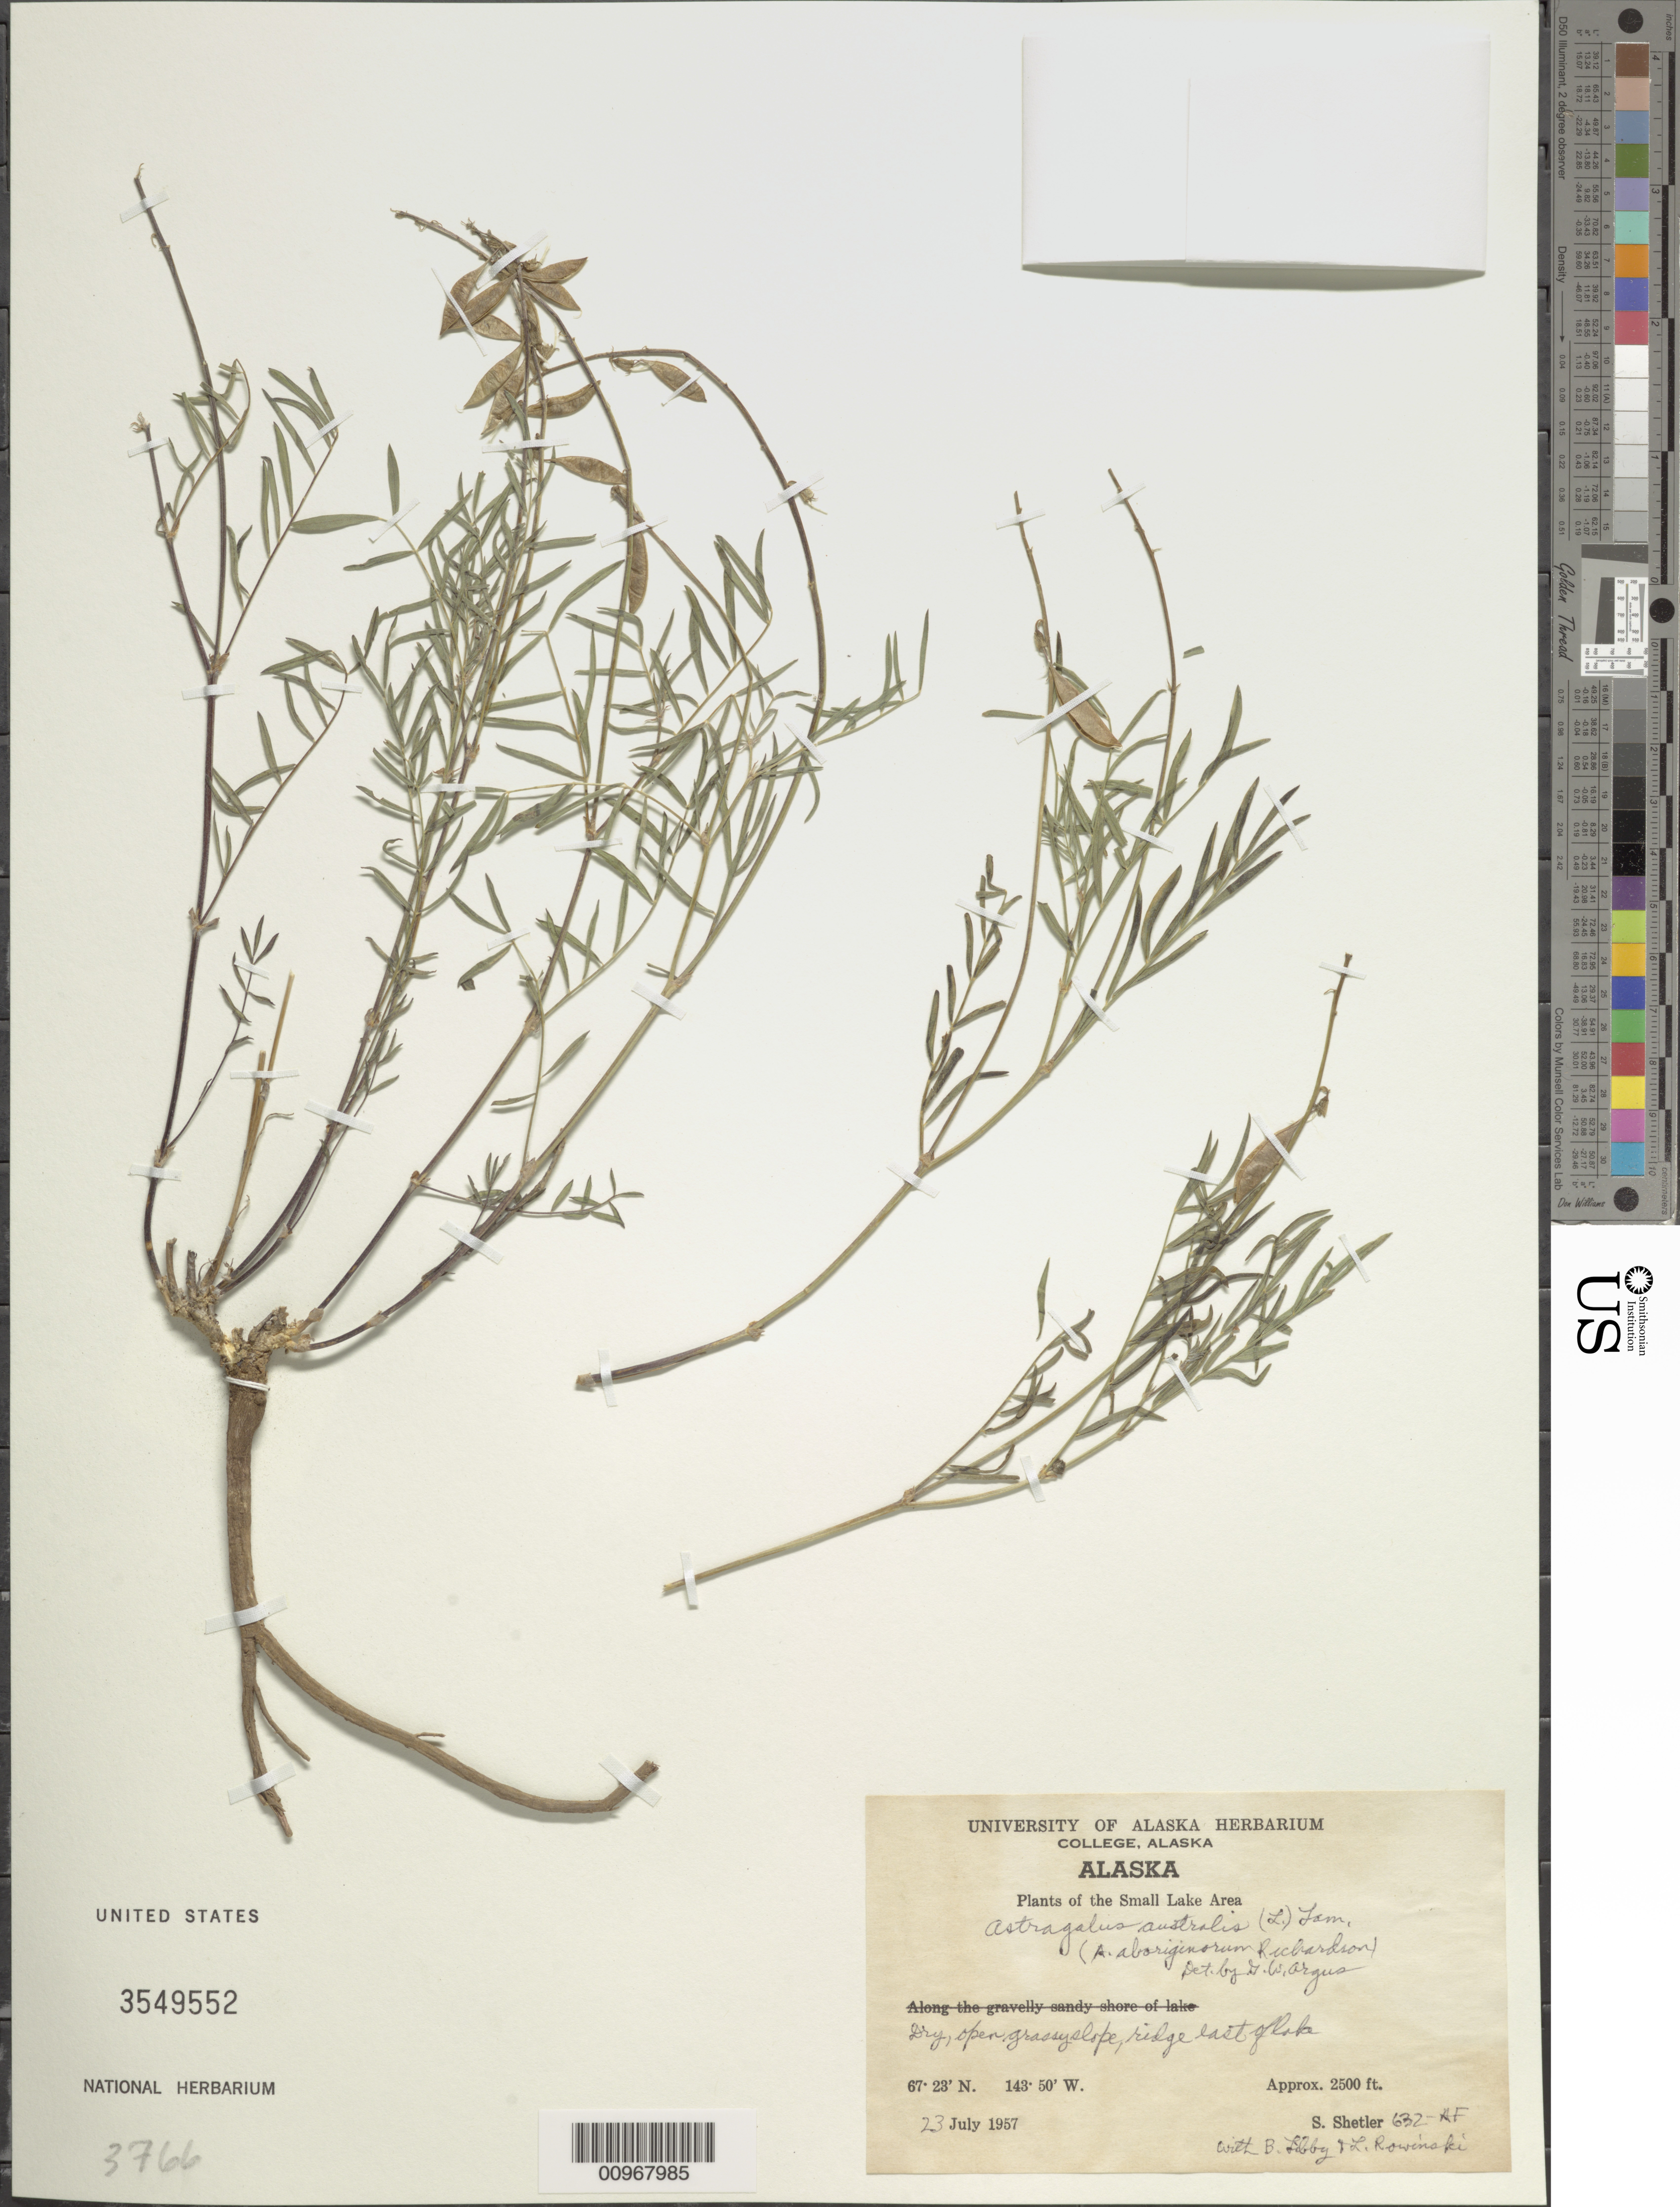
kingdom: Plantae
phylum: Tracheophyta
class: Magnoliopsida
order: Fabales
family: Fabaceae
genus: Astragalus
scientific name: Astragalus australis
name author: (L.) Lam.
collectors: S. Shetler, B. Libby & L. Rowinski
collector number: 632AF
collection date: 1957-07-23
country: United States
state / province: Alaska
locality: Small Lake Area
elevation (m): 762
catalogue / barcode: US 3549552